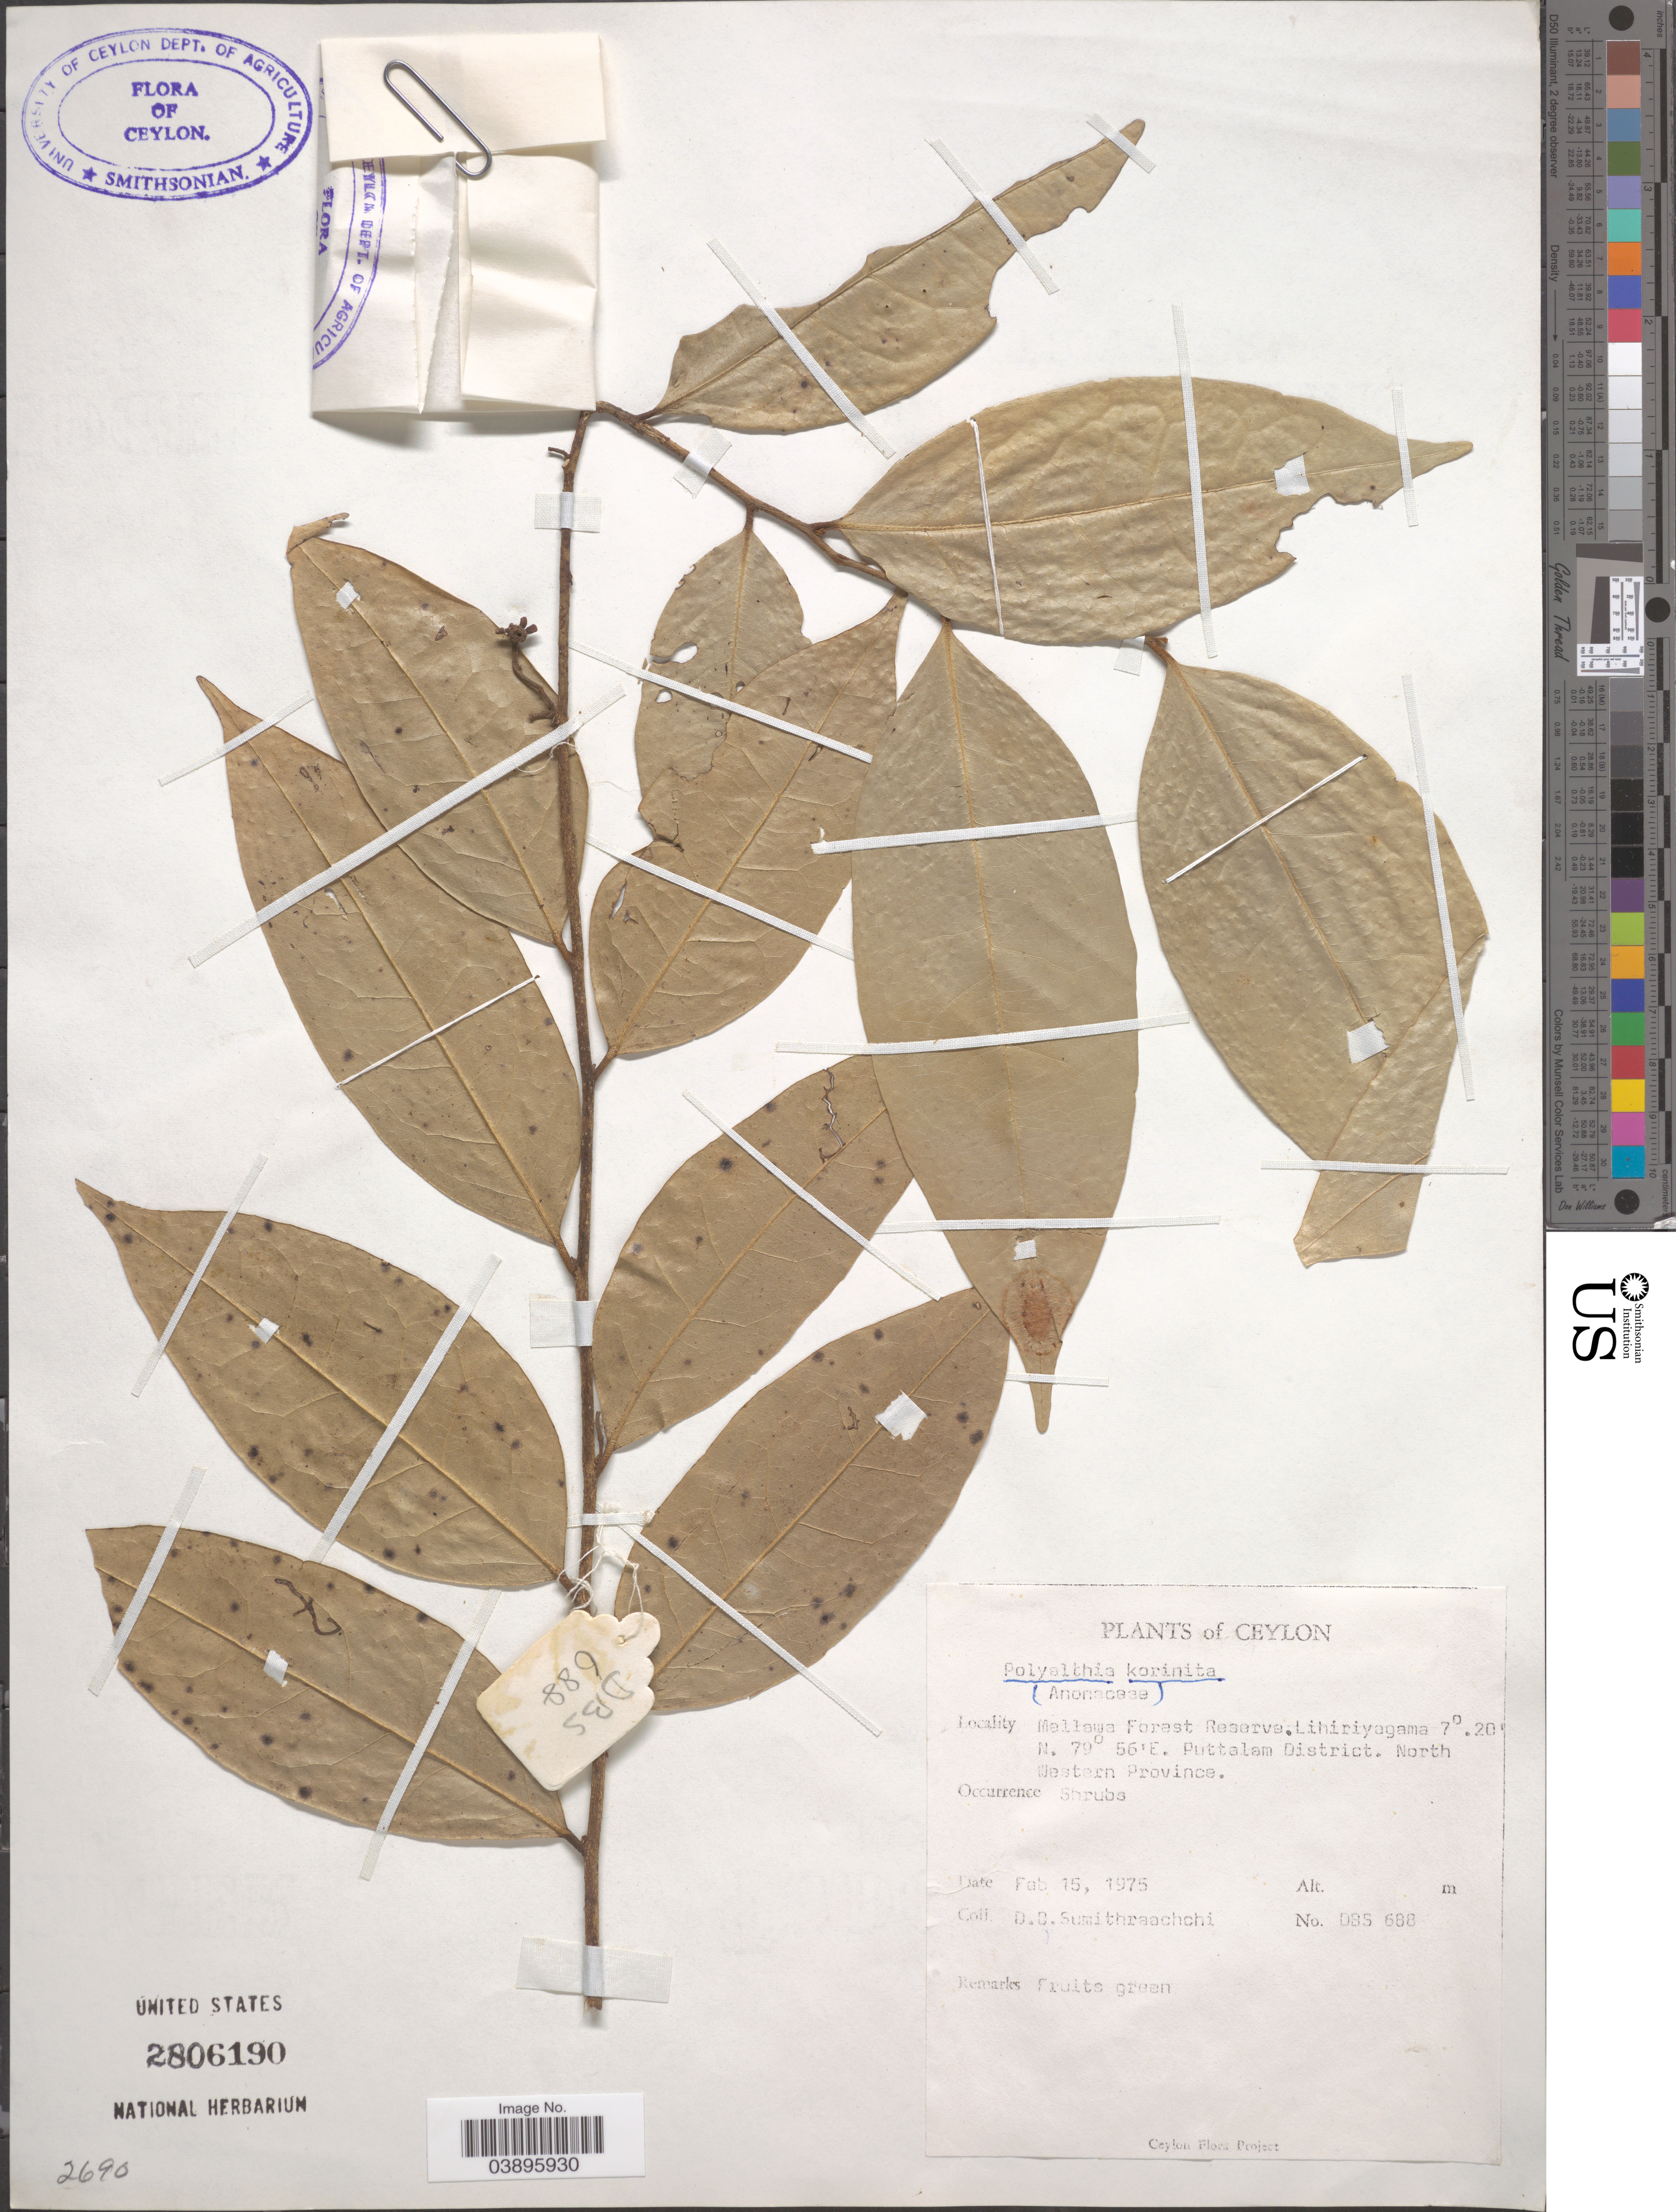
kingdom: Plantae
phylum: Tracheophyta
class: Magnoliopsida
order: Magnoliales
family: Annonaceae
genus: Polyalthia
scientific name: Polyalthia korinti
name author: (Dunal) Thwaites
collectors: D. B. Sumithraarachchi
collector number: DBS688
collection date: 1975-02-15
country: Sri Lanka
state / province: North Western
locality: Ceylon. Mellawa Forest Reserve. Lihiriyagama. Puttalam District.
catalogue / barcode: US 2806190